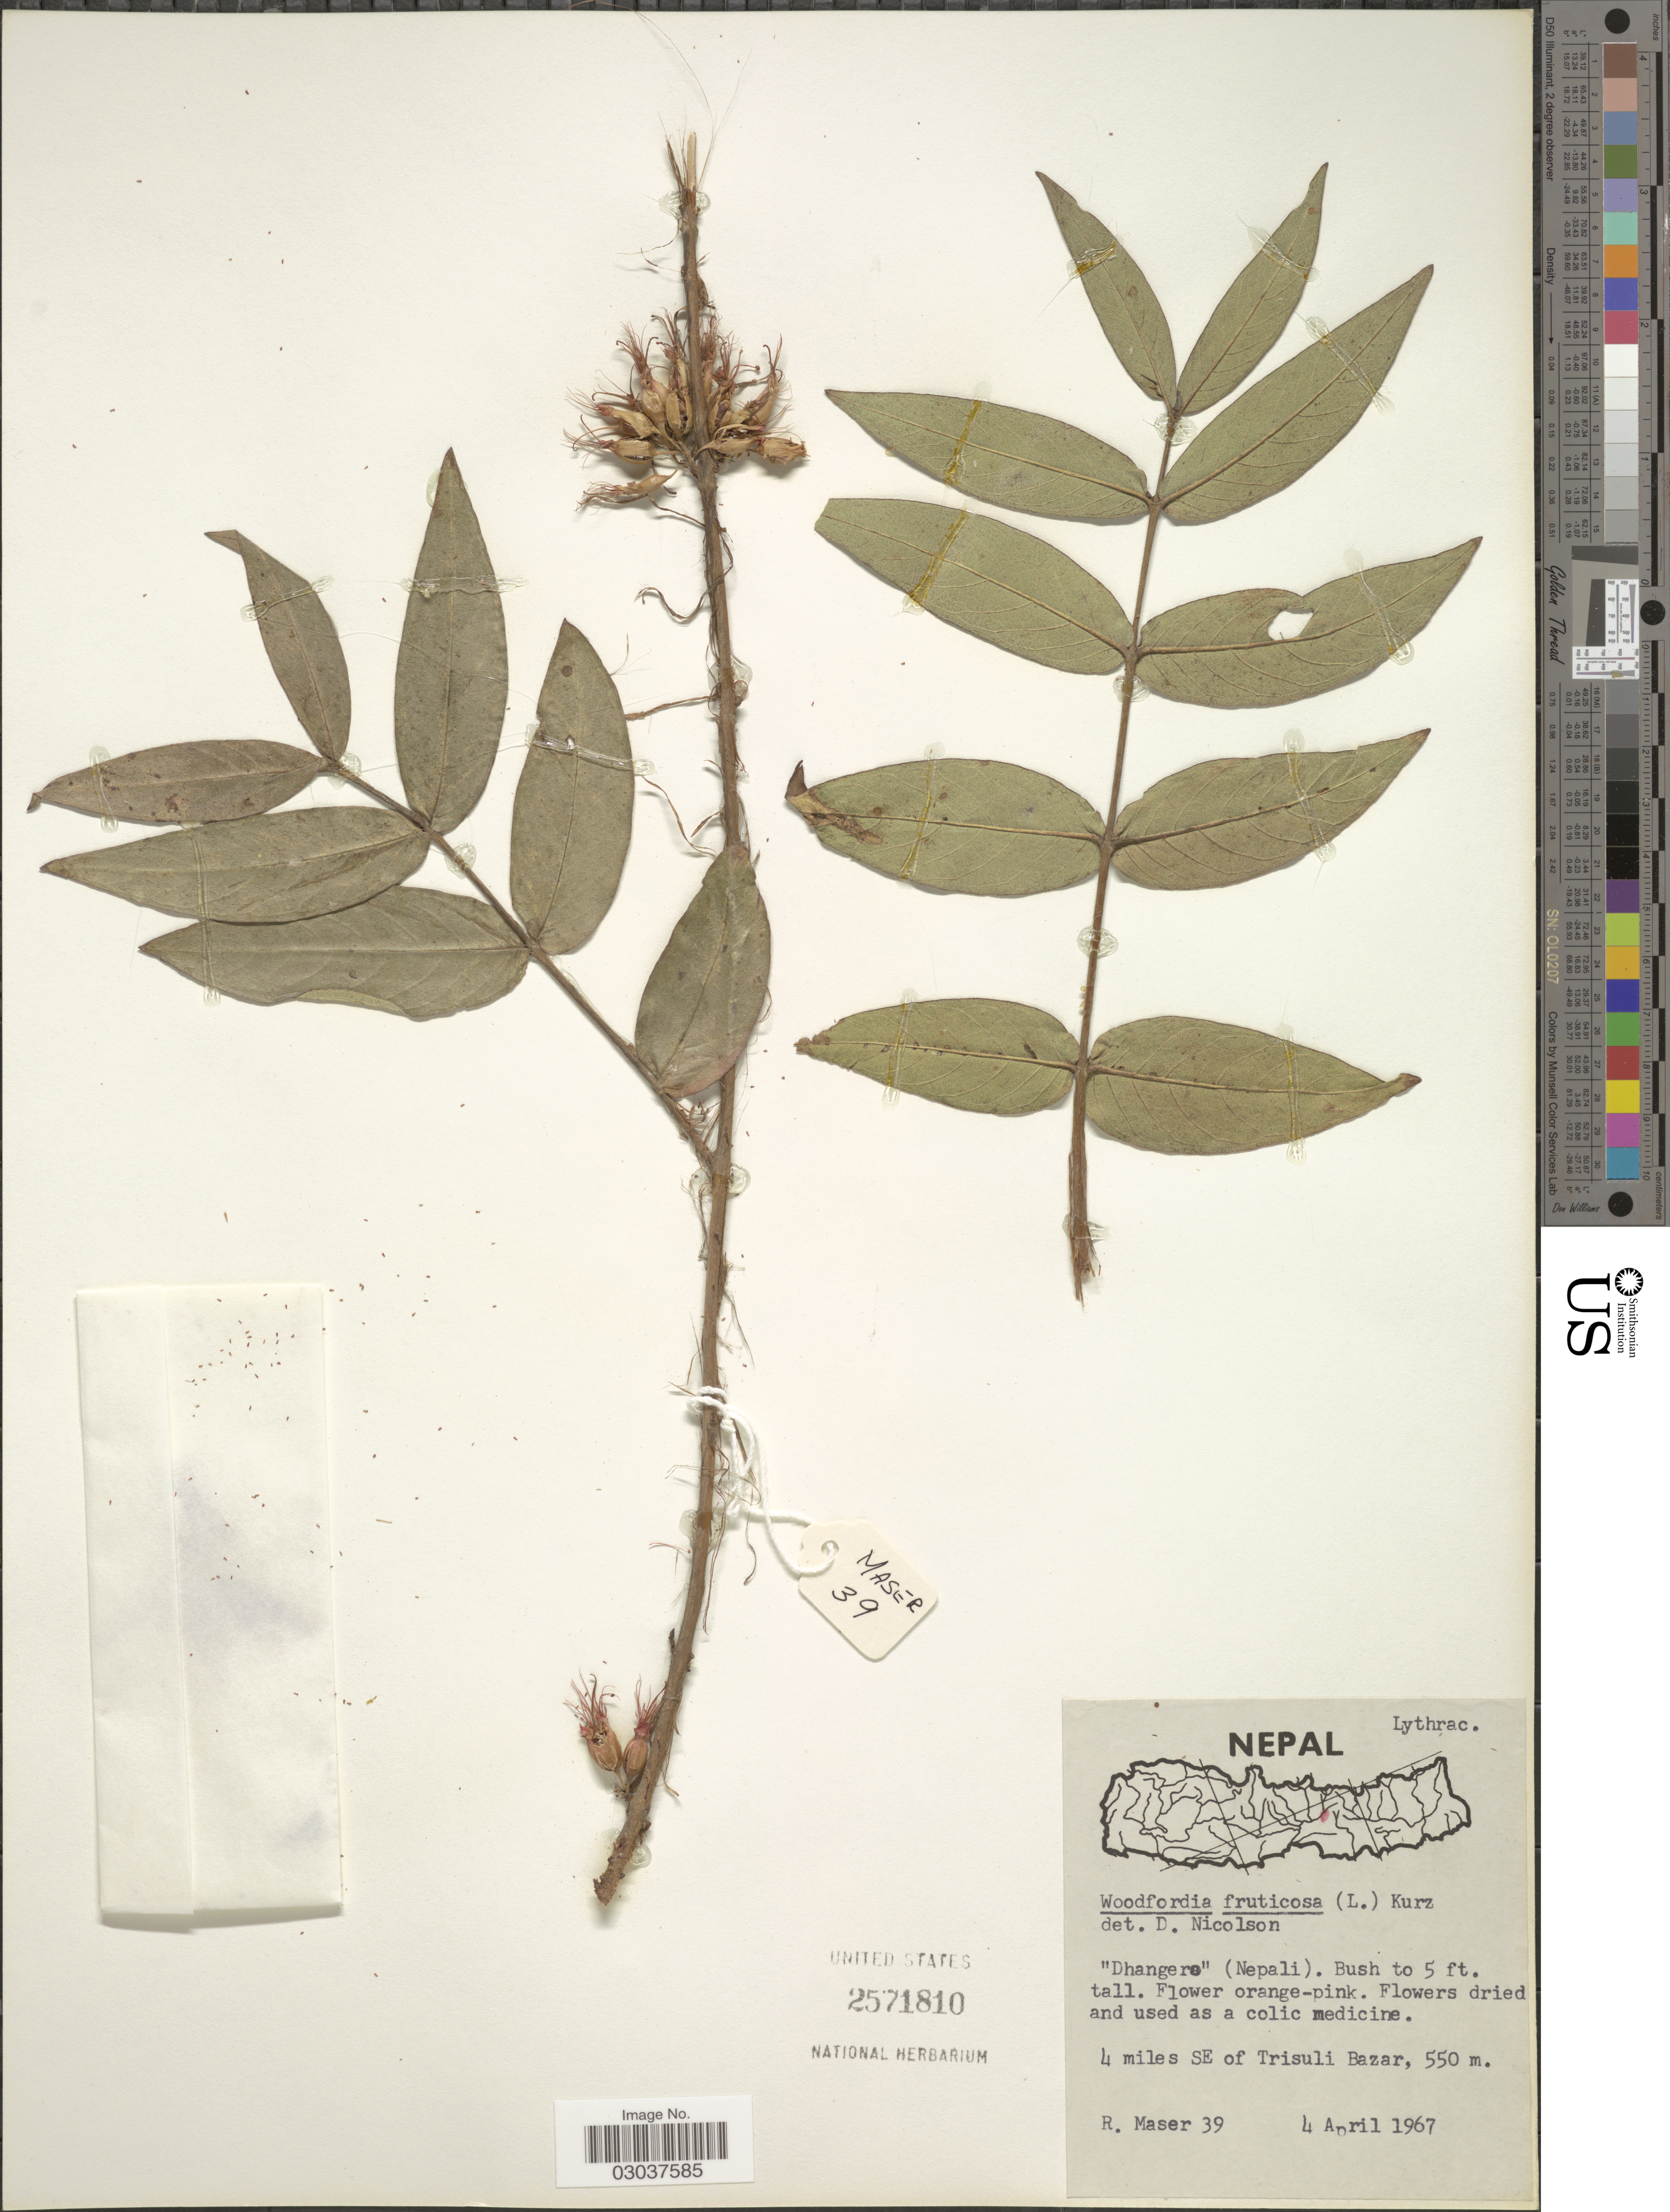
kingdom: Plantae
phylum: Tracheophyta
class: Magnoliopsida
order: Myrtales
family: Lythraceae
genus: Woodfordia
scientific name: Woodfordia fruticosa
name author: (L.) Kurz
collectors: R. Maser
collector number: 39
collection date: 1967-04-04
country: Nepal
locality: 4 miles SE of Trisuli Bazar.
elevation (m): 550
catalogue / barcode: US 2571810